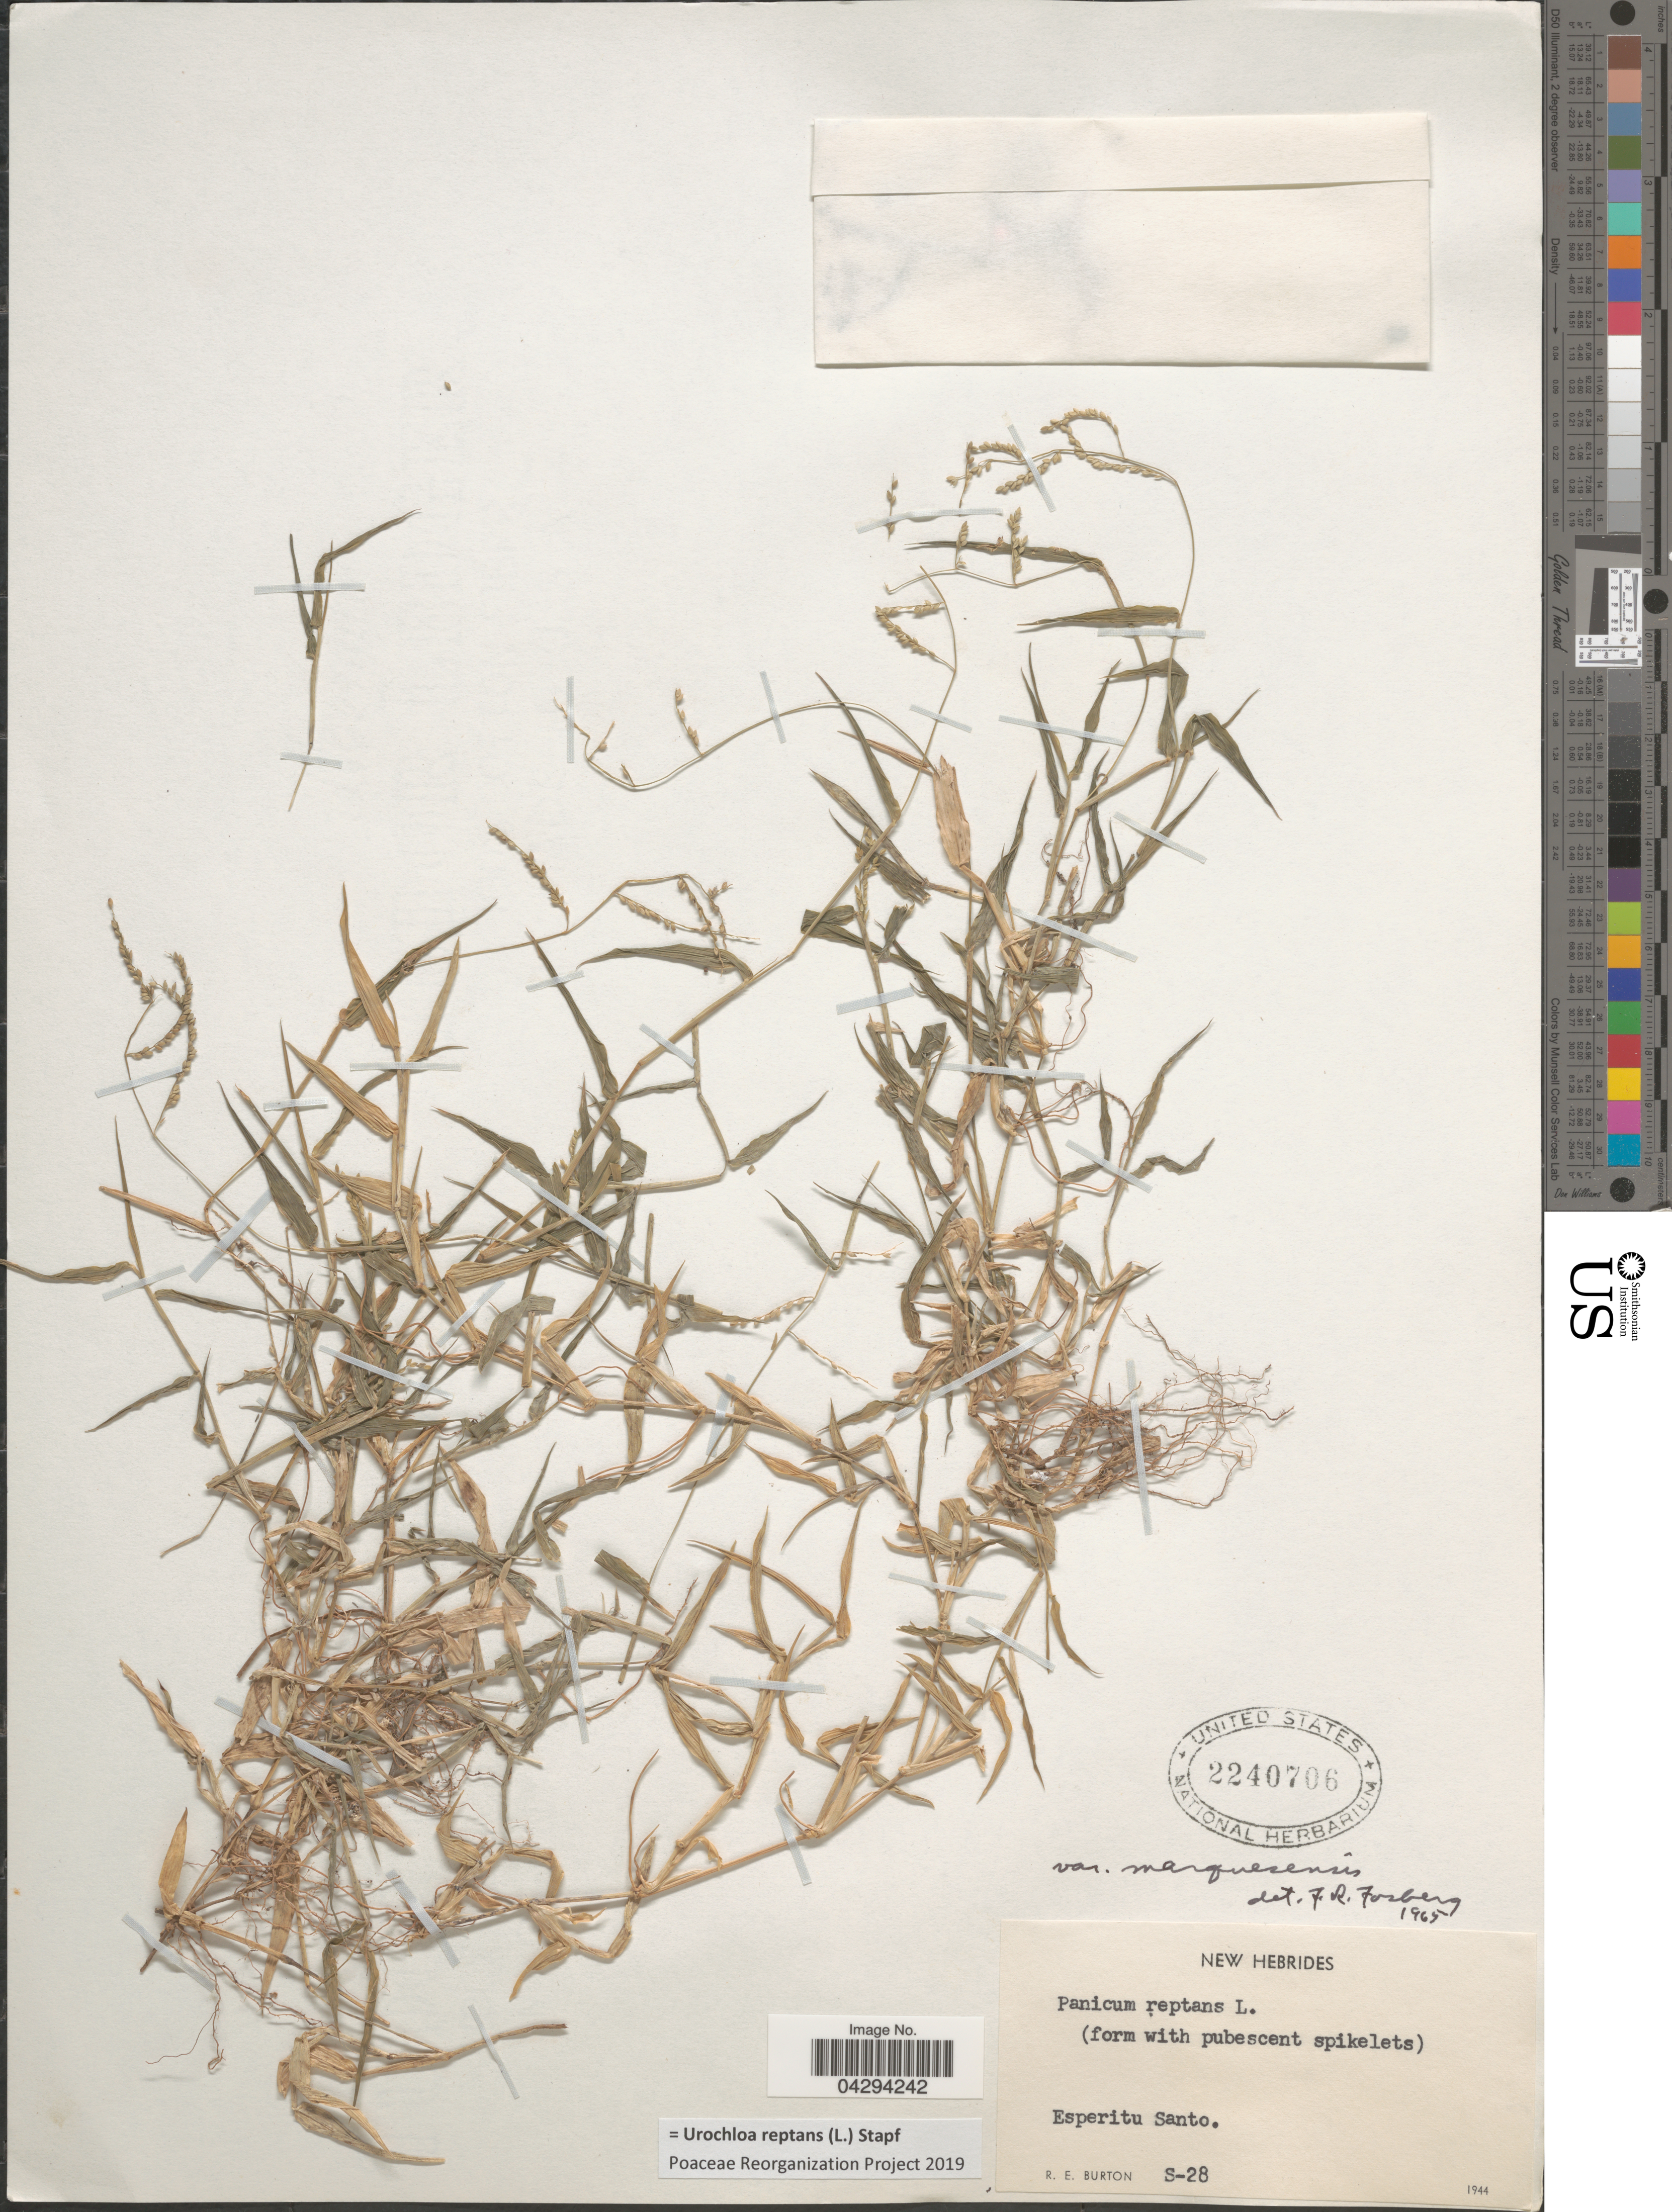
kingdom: Plantae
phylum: Tracheophyta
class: Liliopsida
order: Poales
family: Poaceae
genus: Urochloa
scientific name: Urochloa reptans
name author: (L.) Stapf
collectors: R. Burton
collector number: S-28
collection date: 1944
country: Vanuatu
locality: New Hebrides. Esperitu Santo.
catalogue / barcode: US 2240706